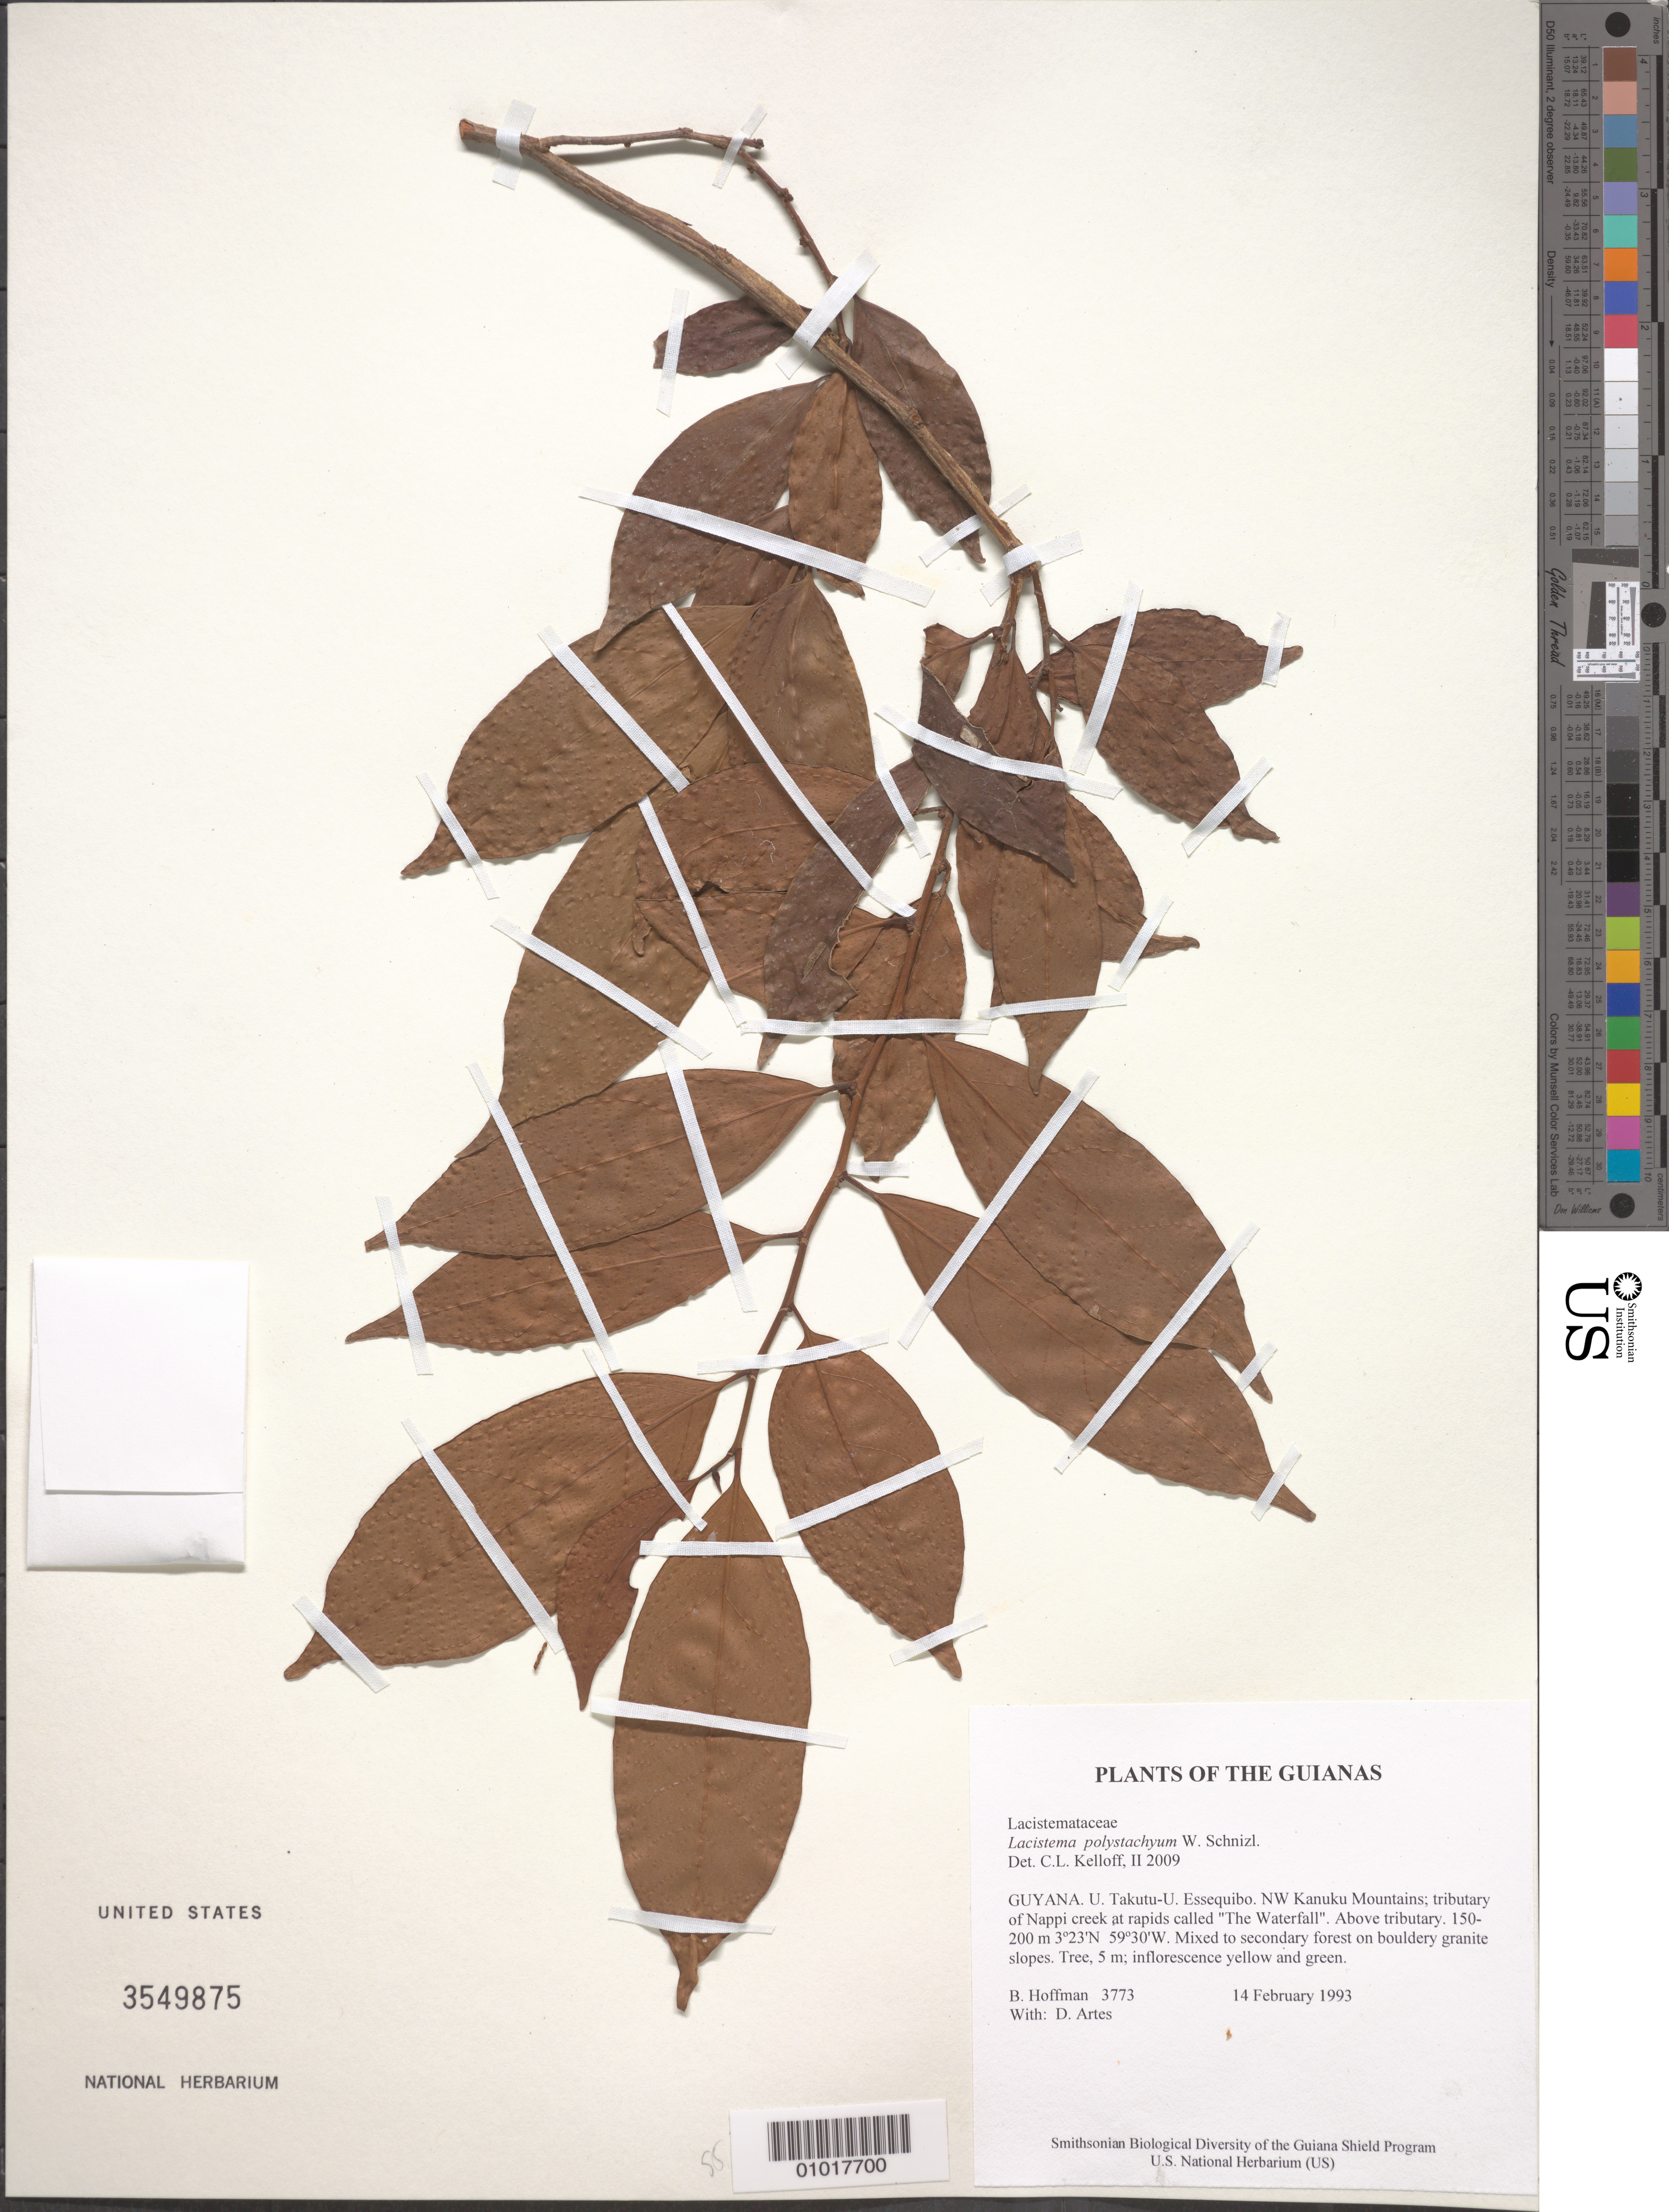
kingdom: Plantae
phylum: Tracheophyta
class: Magnoliopsida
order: Malpighiales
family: Lacistemataceae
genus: Lacistema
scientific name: Lacistema polystachyum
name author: Schnizl.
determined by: Kelloff, Carol L., (US), Smithsonian Institution - National Museum of Natural History (UNITED STATES)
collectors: B. Hoffman & D. Artes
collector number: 3773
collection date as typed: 14 February 1993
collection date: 1993-02-14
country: Guyana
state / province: U. Takutu-U. Essequibo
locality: NW Kanuku Mountains; tributary of Nappi creek at rapids called "The Waterfall". Above tributary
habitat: Mixed to secondary forest on bouldery granite slopes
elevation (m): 150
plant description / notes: Sterile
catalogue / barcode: US 3549875